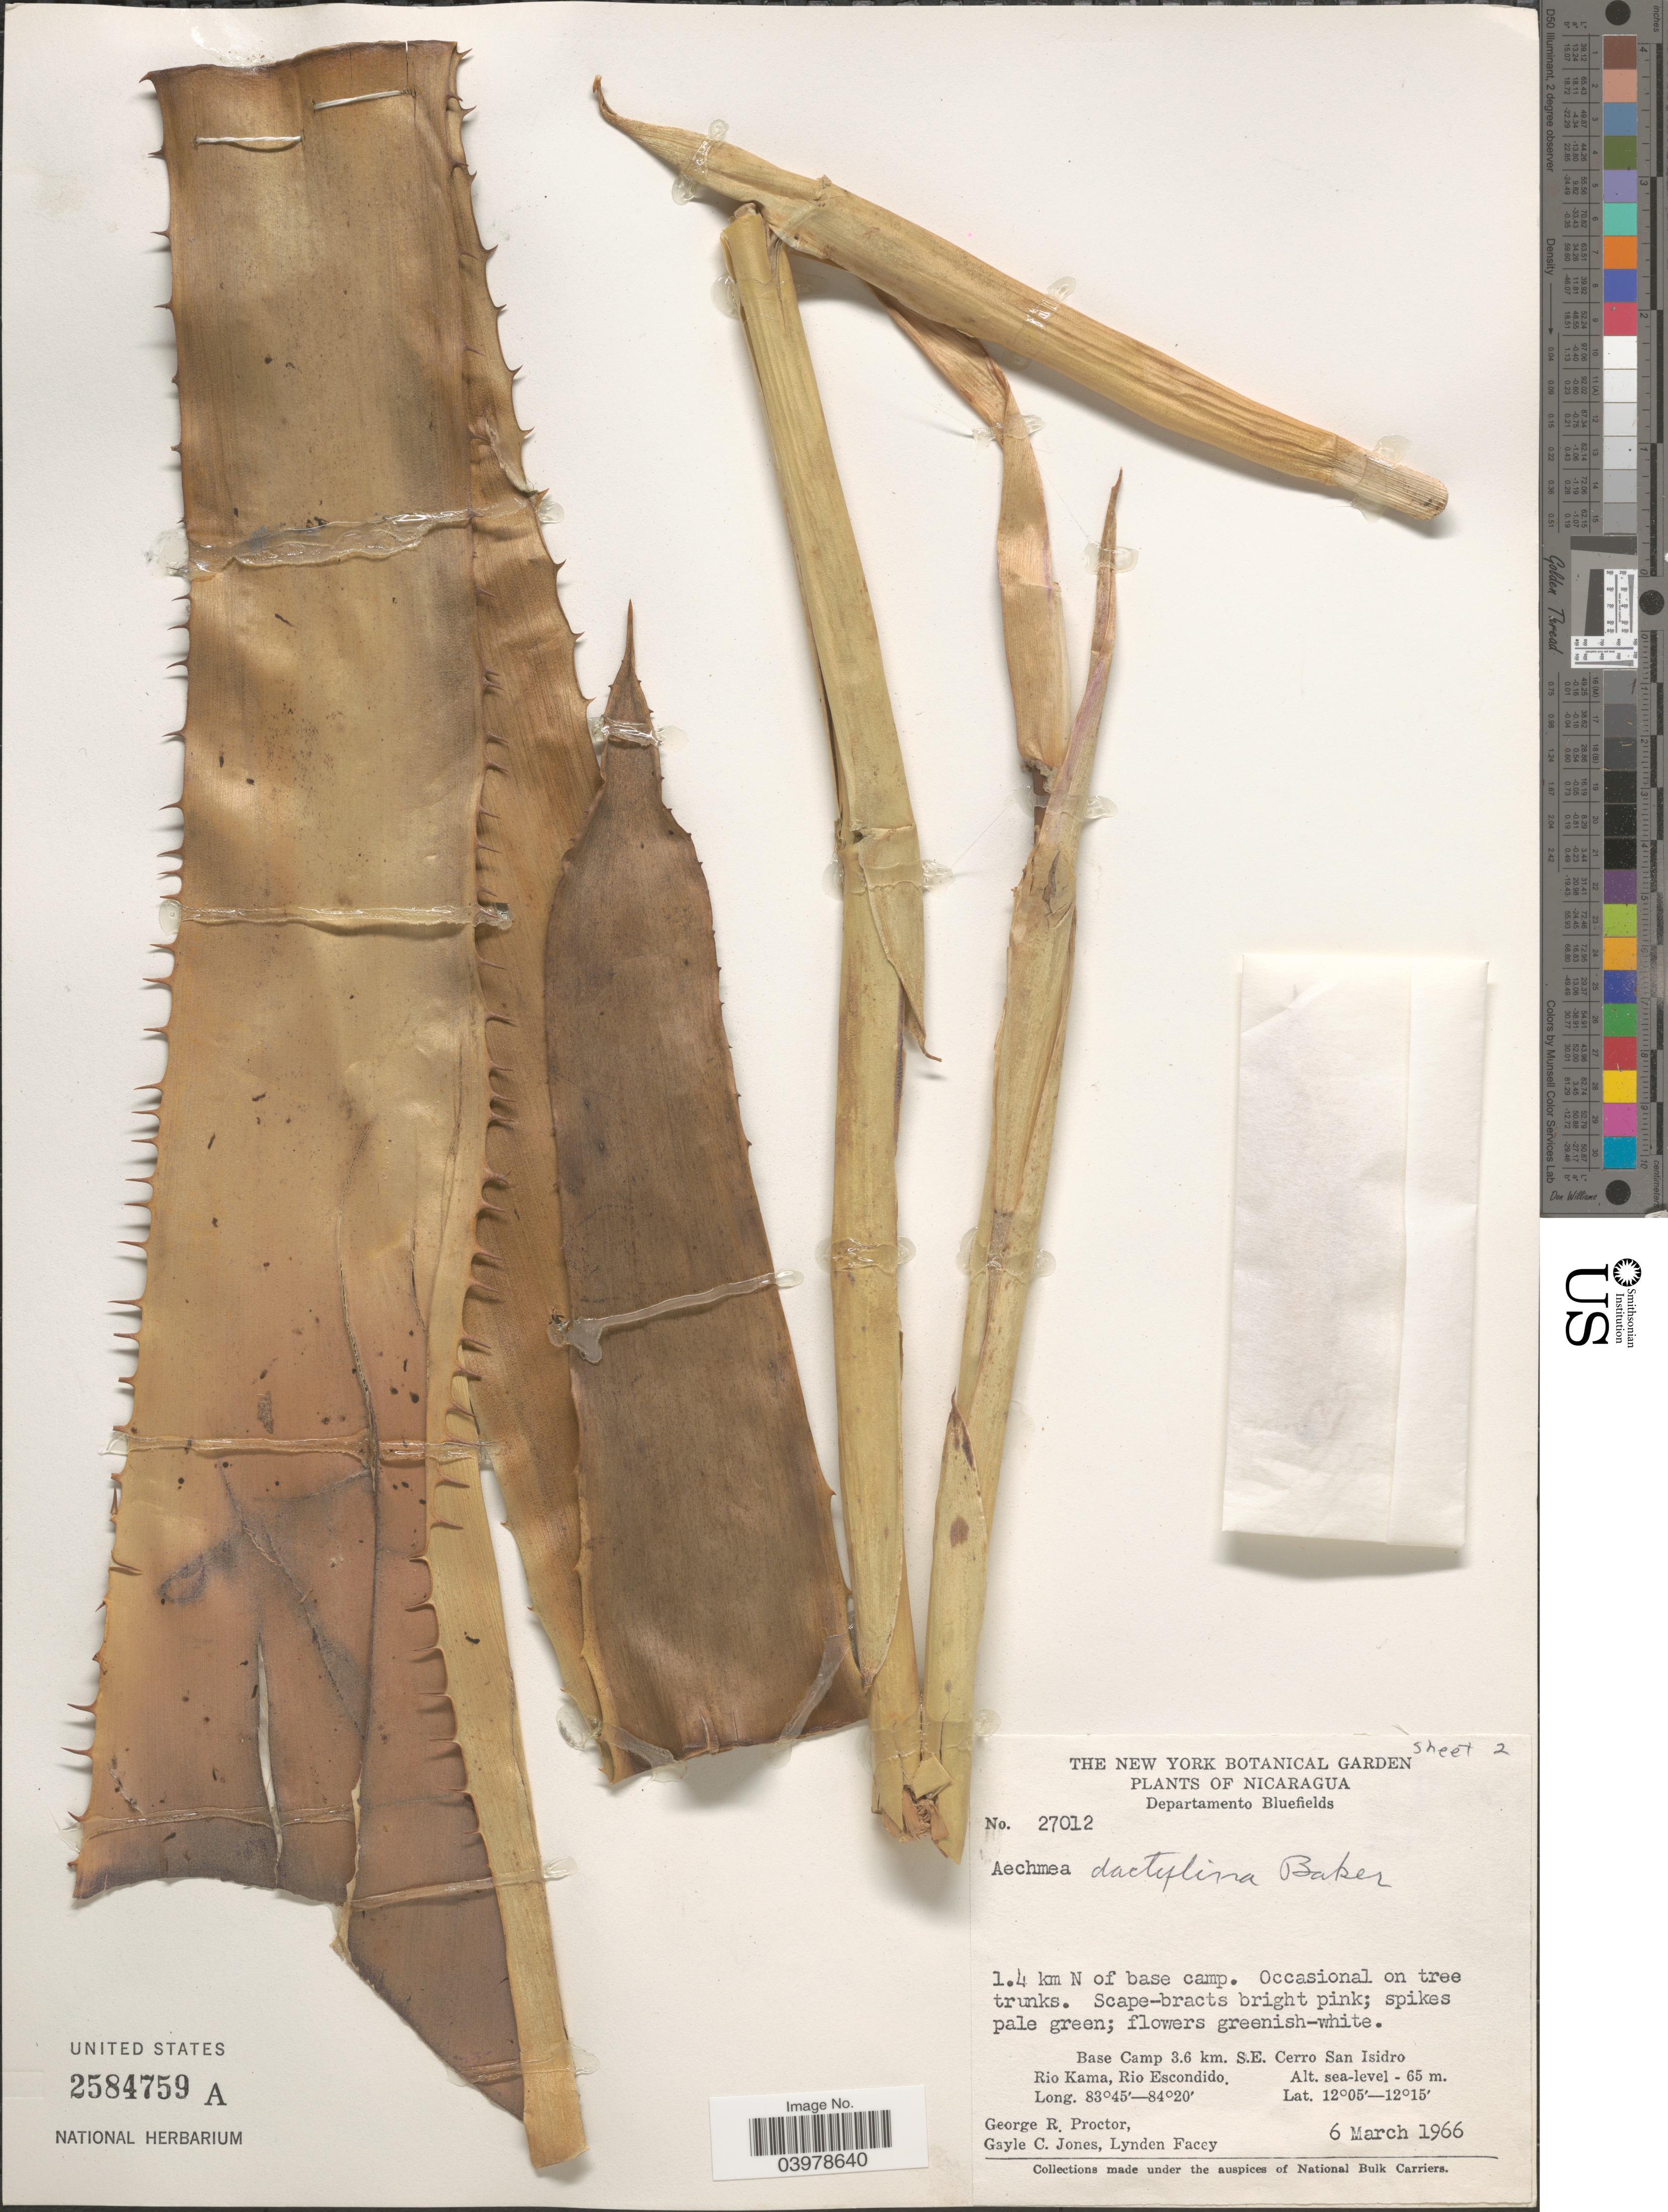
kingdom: Plantae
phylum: Tracheophyta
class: Liliopsida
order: Poales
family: Bromeliaceae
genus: Aechmea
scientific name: Aechmea dactylina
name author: Baker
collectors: G. R. Proctor, G. C. Jones & L. Facey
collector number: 27012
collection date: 1966-03-06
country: Nicaragua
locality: Departamento Bluefields. 1.4 km N of base camp. Base Camp 3.6 km. S.E. Cerro San Isidro. Rio Kama, Rio Escondido.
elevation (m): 0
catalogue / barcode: US 2584759A